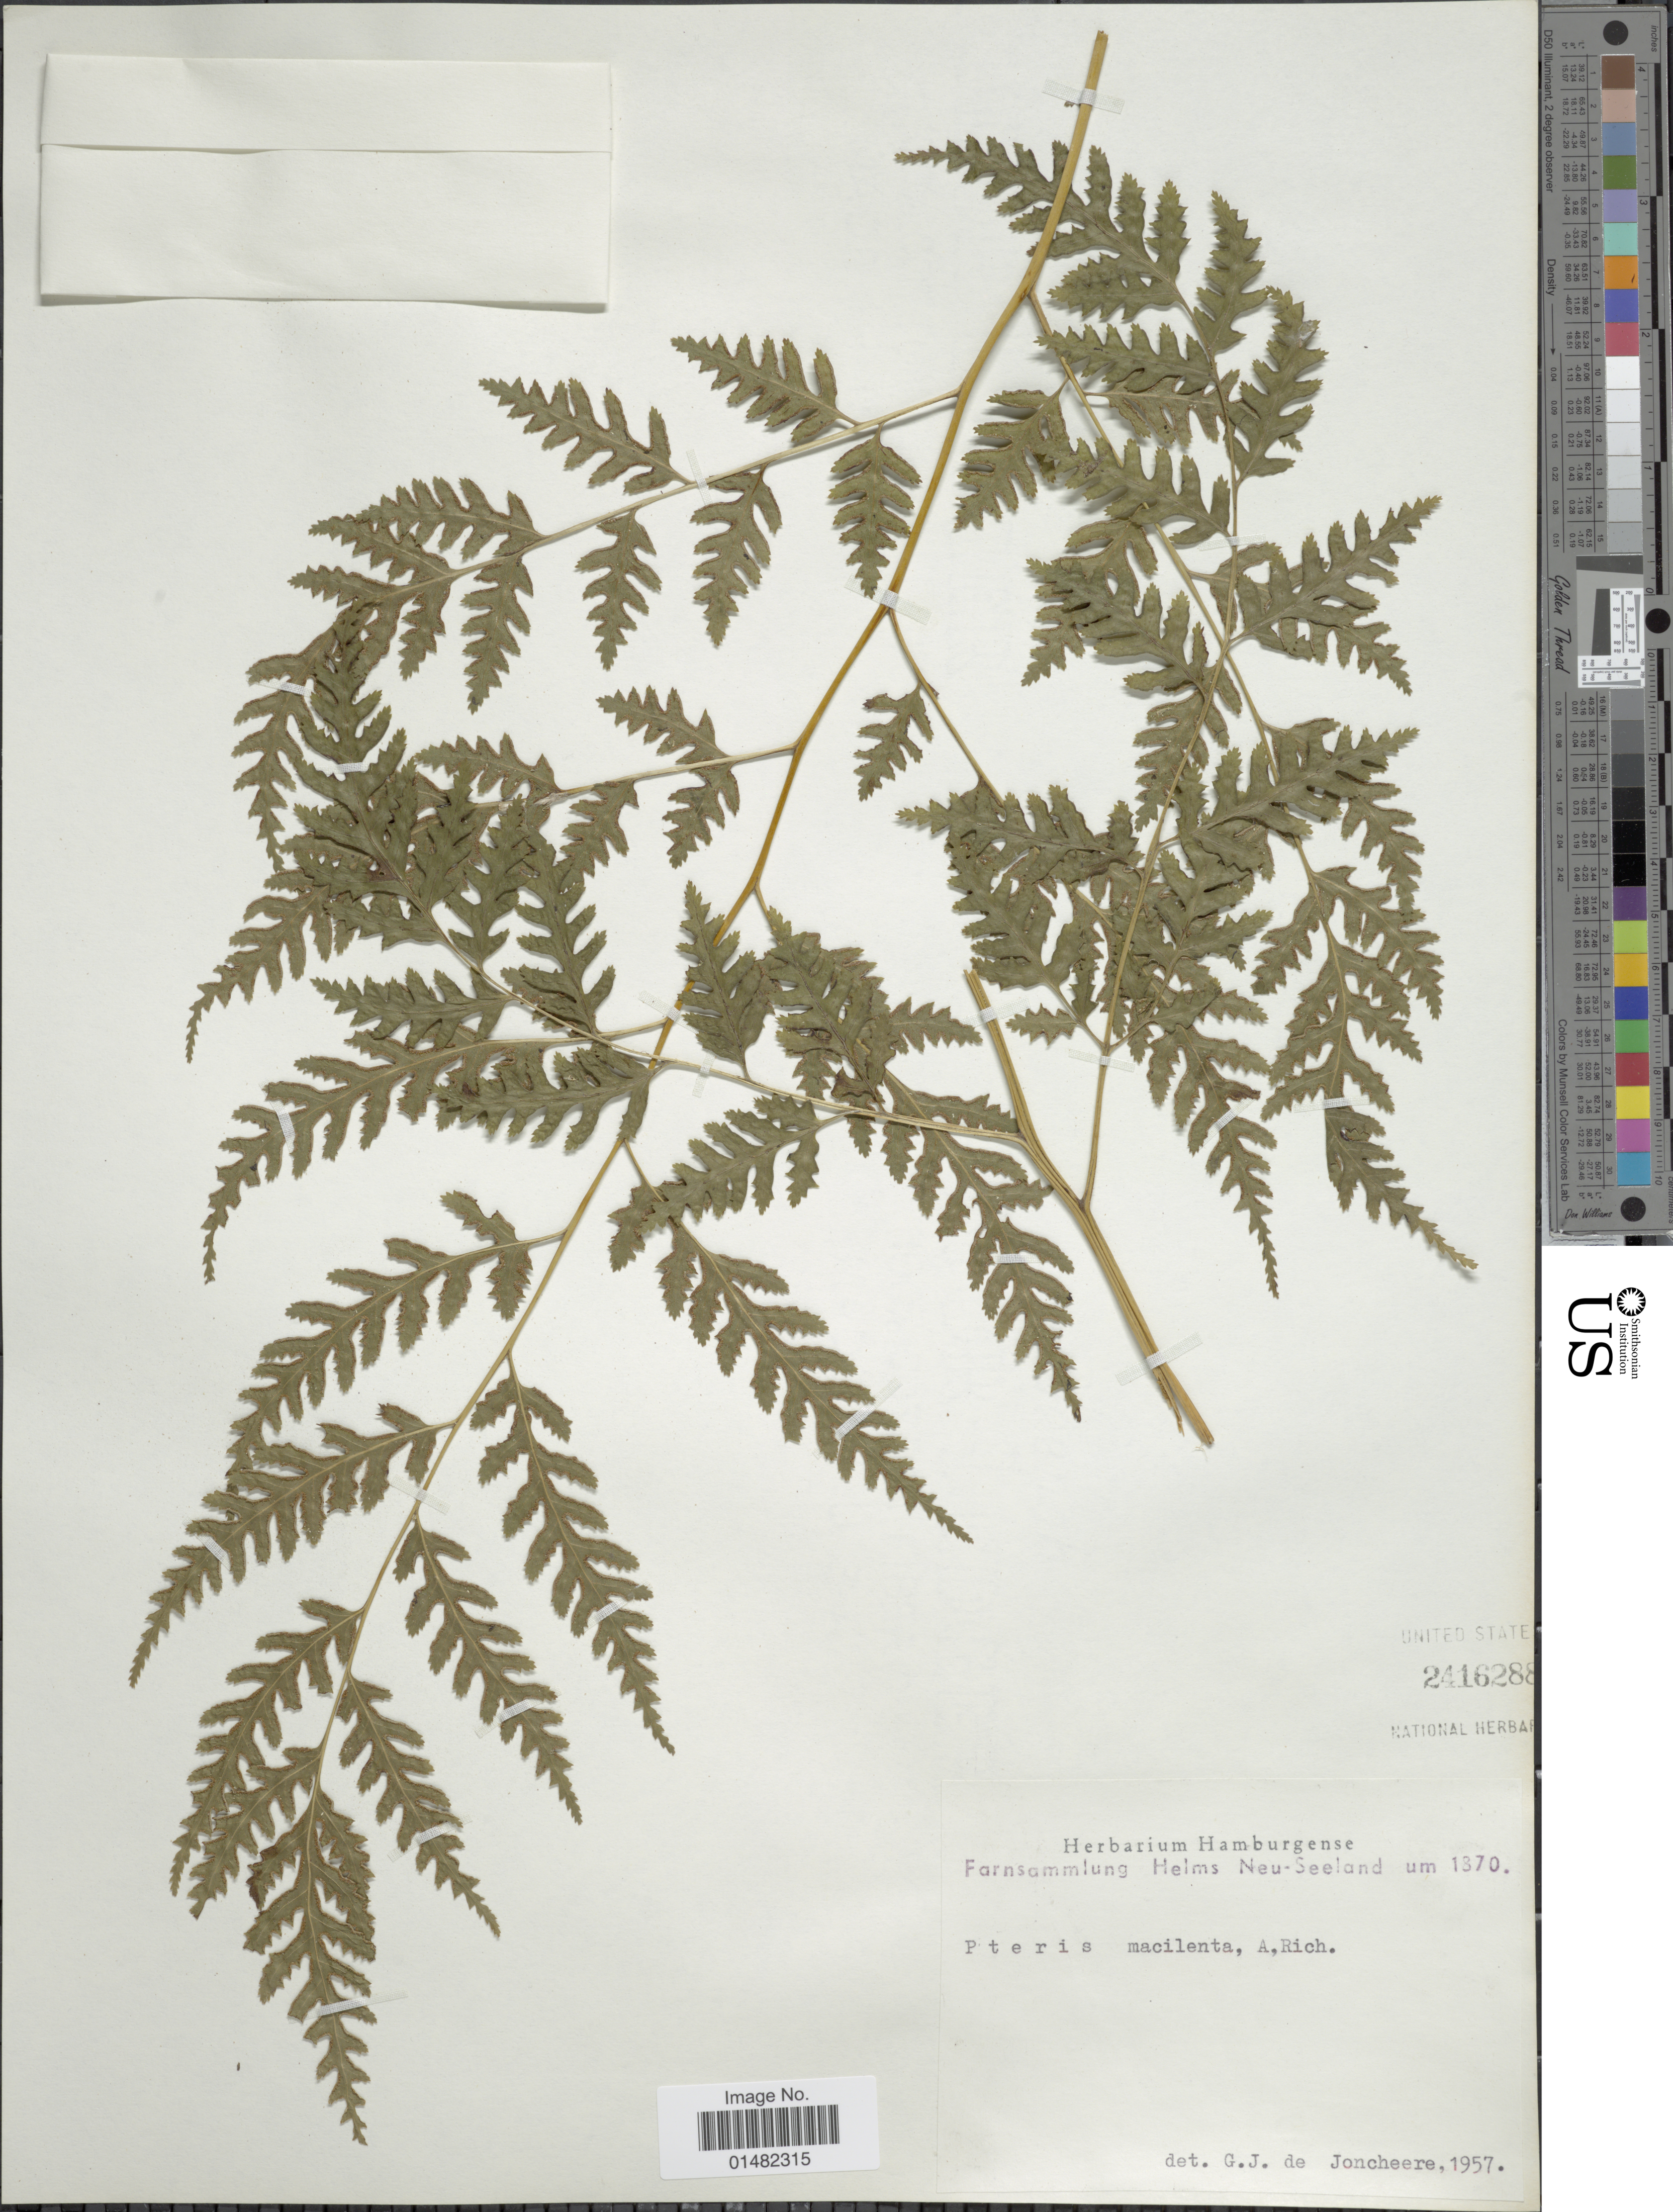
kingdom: Plantae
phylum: Tracheophyta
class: Polypodiopsida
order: Polypodiales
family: Pteridaceae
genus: Pteris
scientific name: Pteris macilenta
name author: A. Rich.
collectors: Helms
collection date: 1870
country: New Zealand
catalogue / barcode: US 2416288